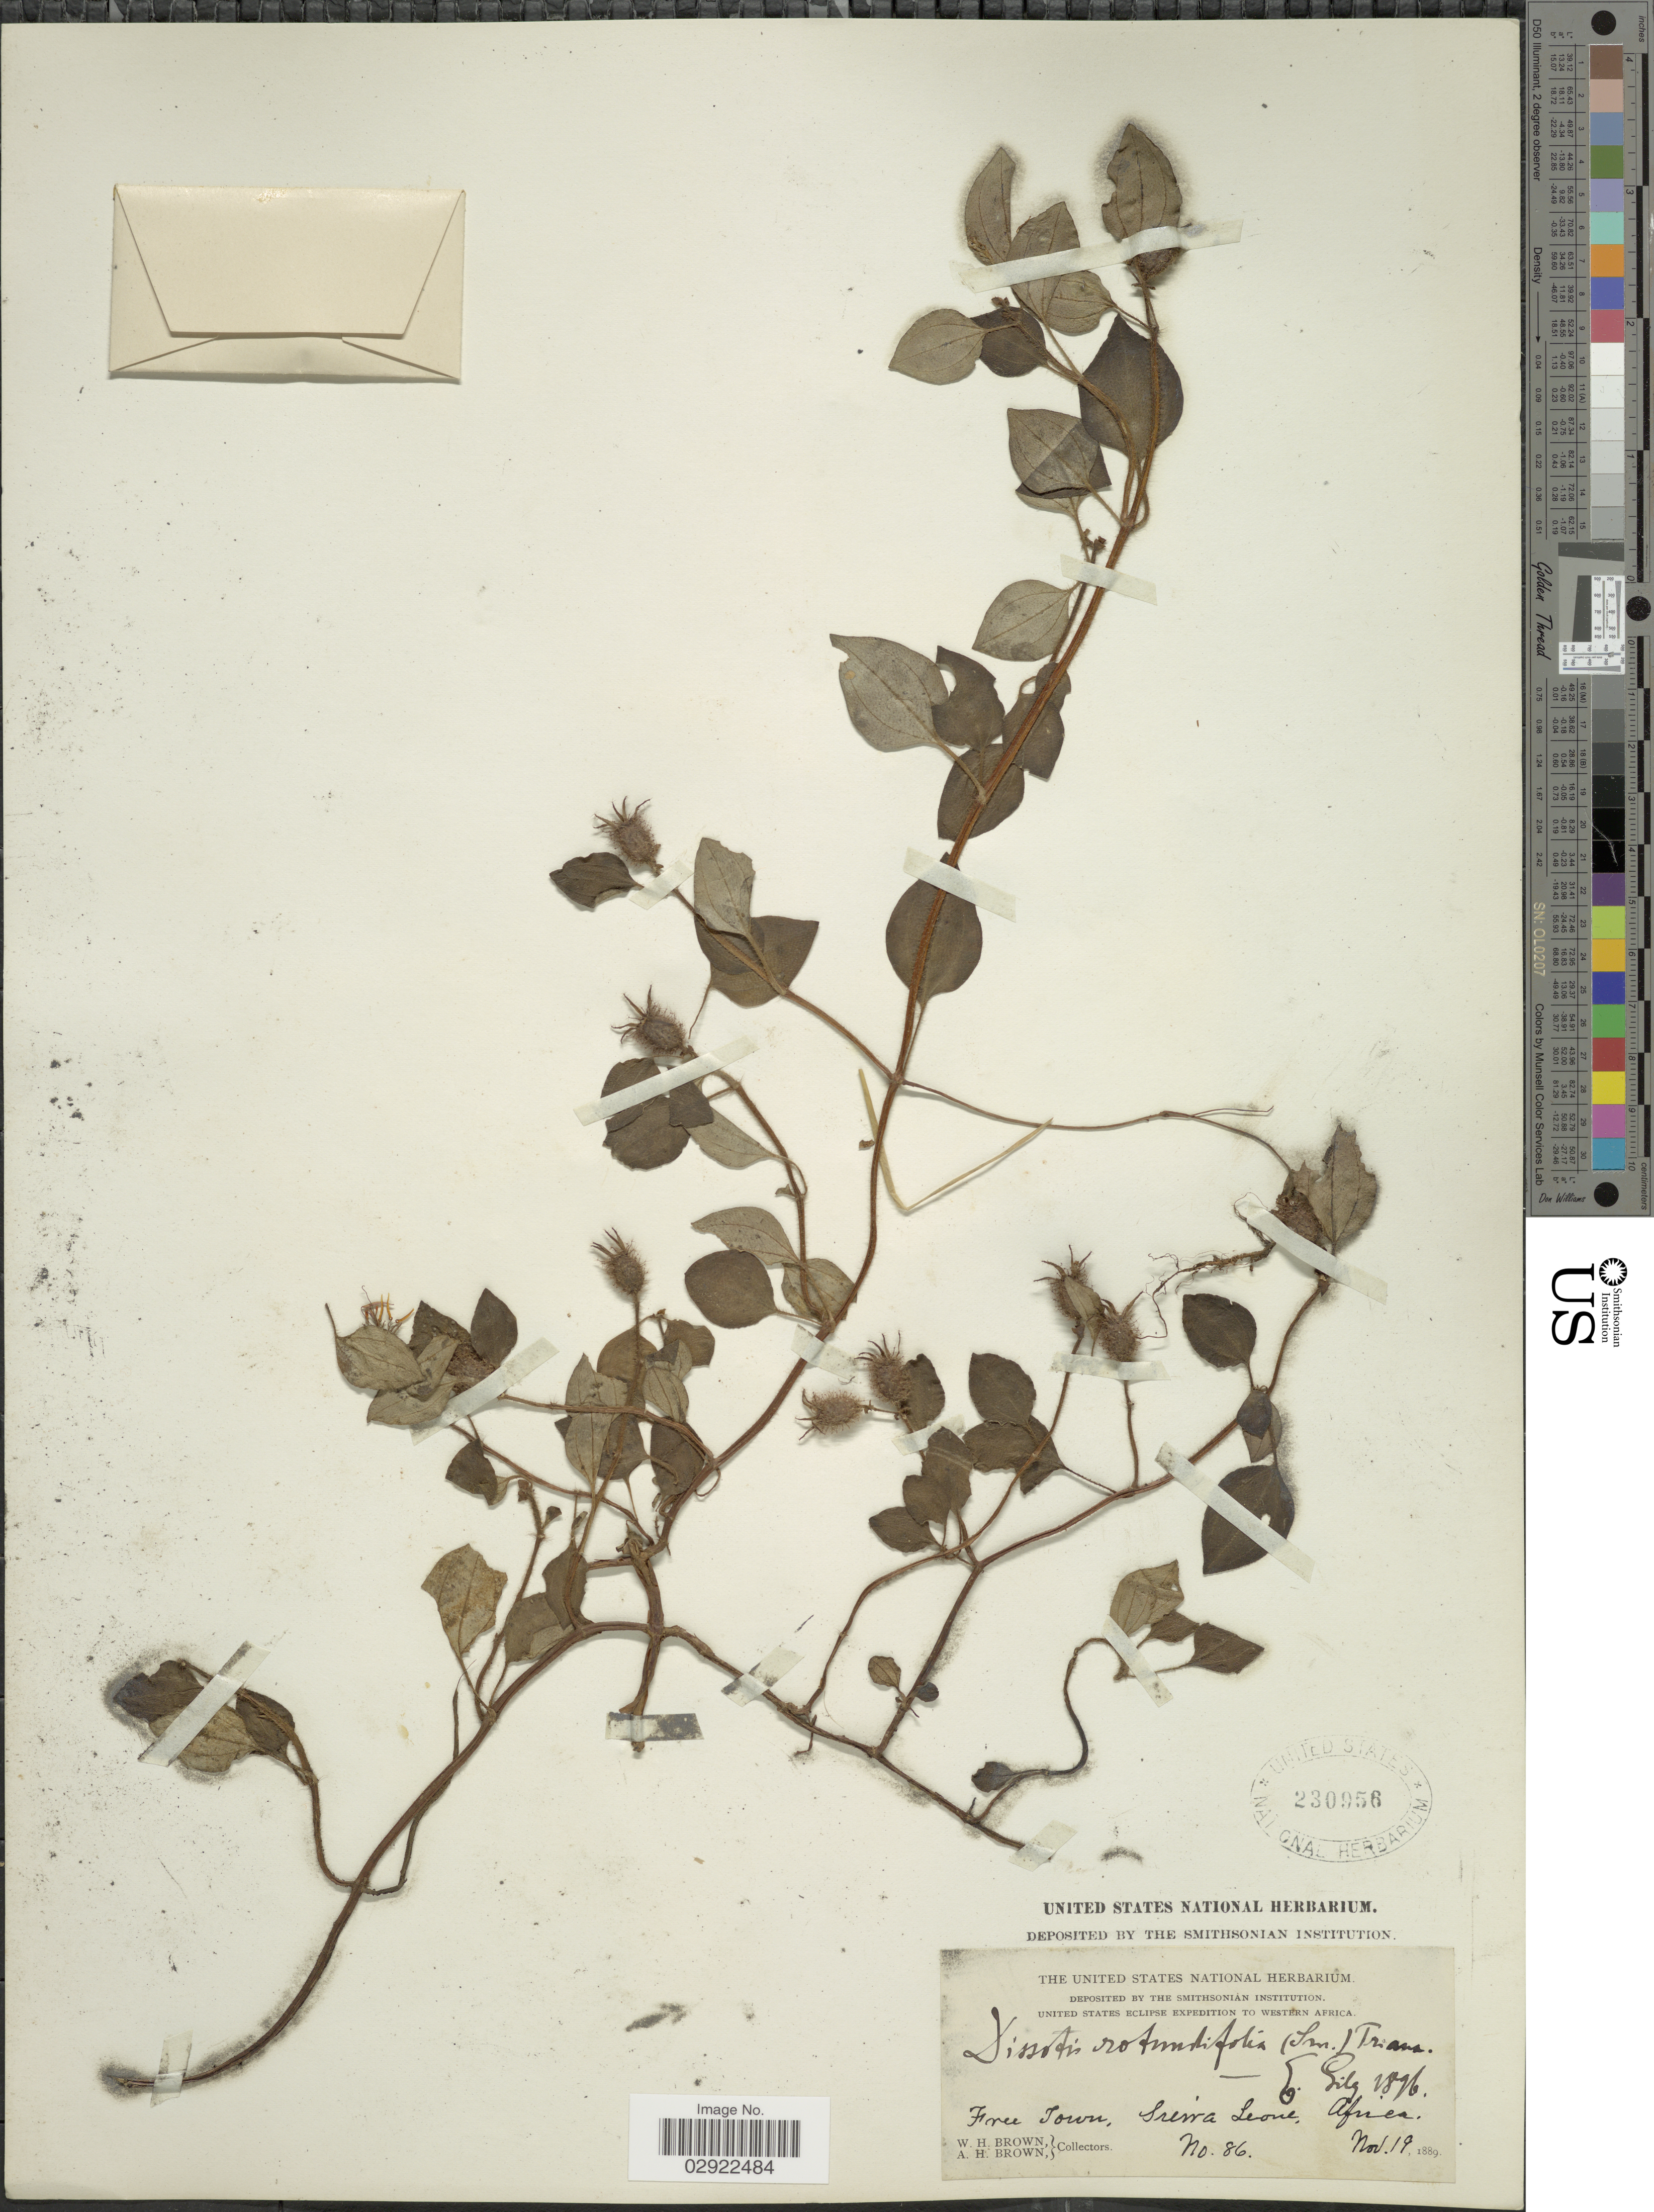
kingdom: Plantae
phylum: Tracheophyta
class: Magnoliopsida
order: Myrtales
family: Melastomataceae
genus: Heterotis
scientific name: Heterotis rotundifolia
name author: (Sm.) Jacq.-Fél.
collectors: W. H. Brown & A. H. Brown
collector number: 86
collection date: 1889-11-19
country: Sierra Leone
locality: Free Town, Africa.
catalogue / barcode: US 230956